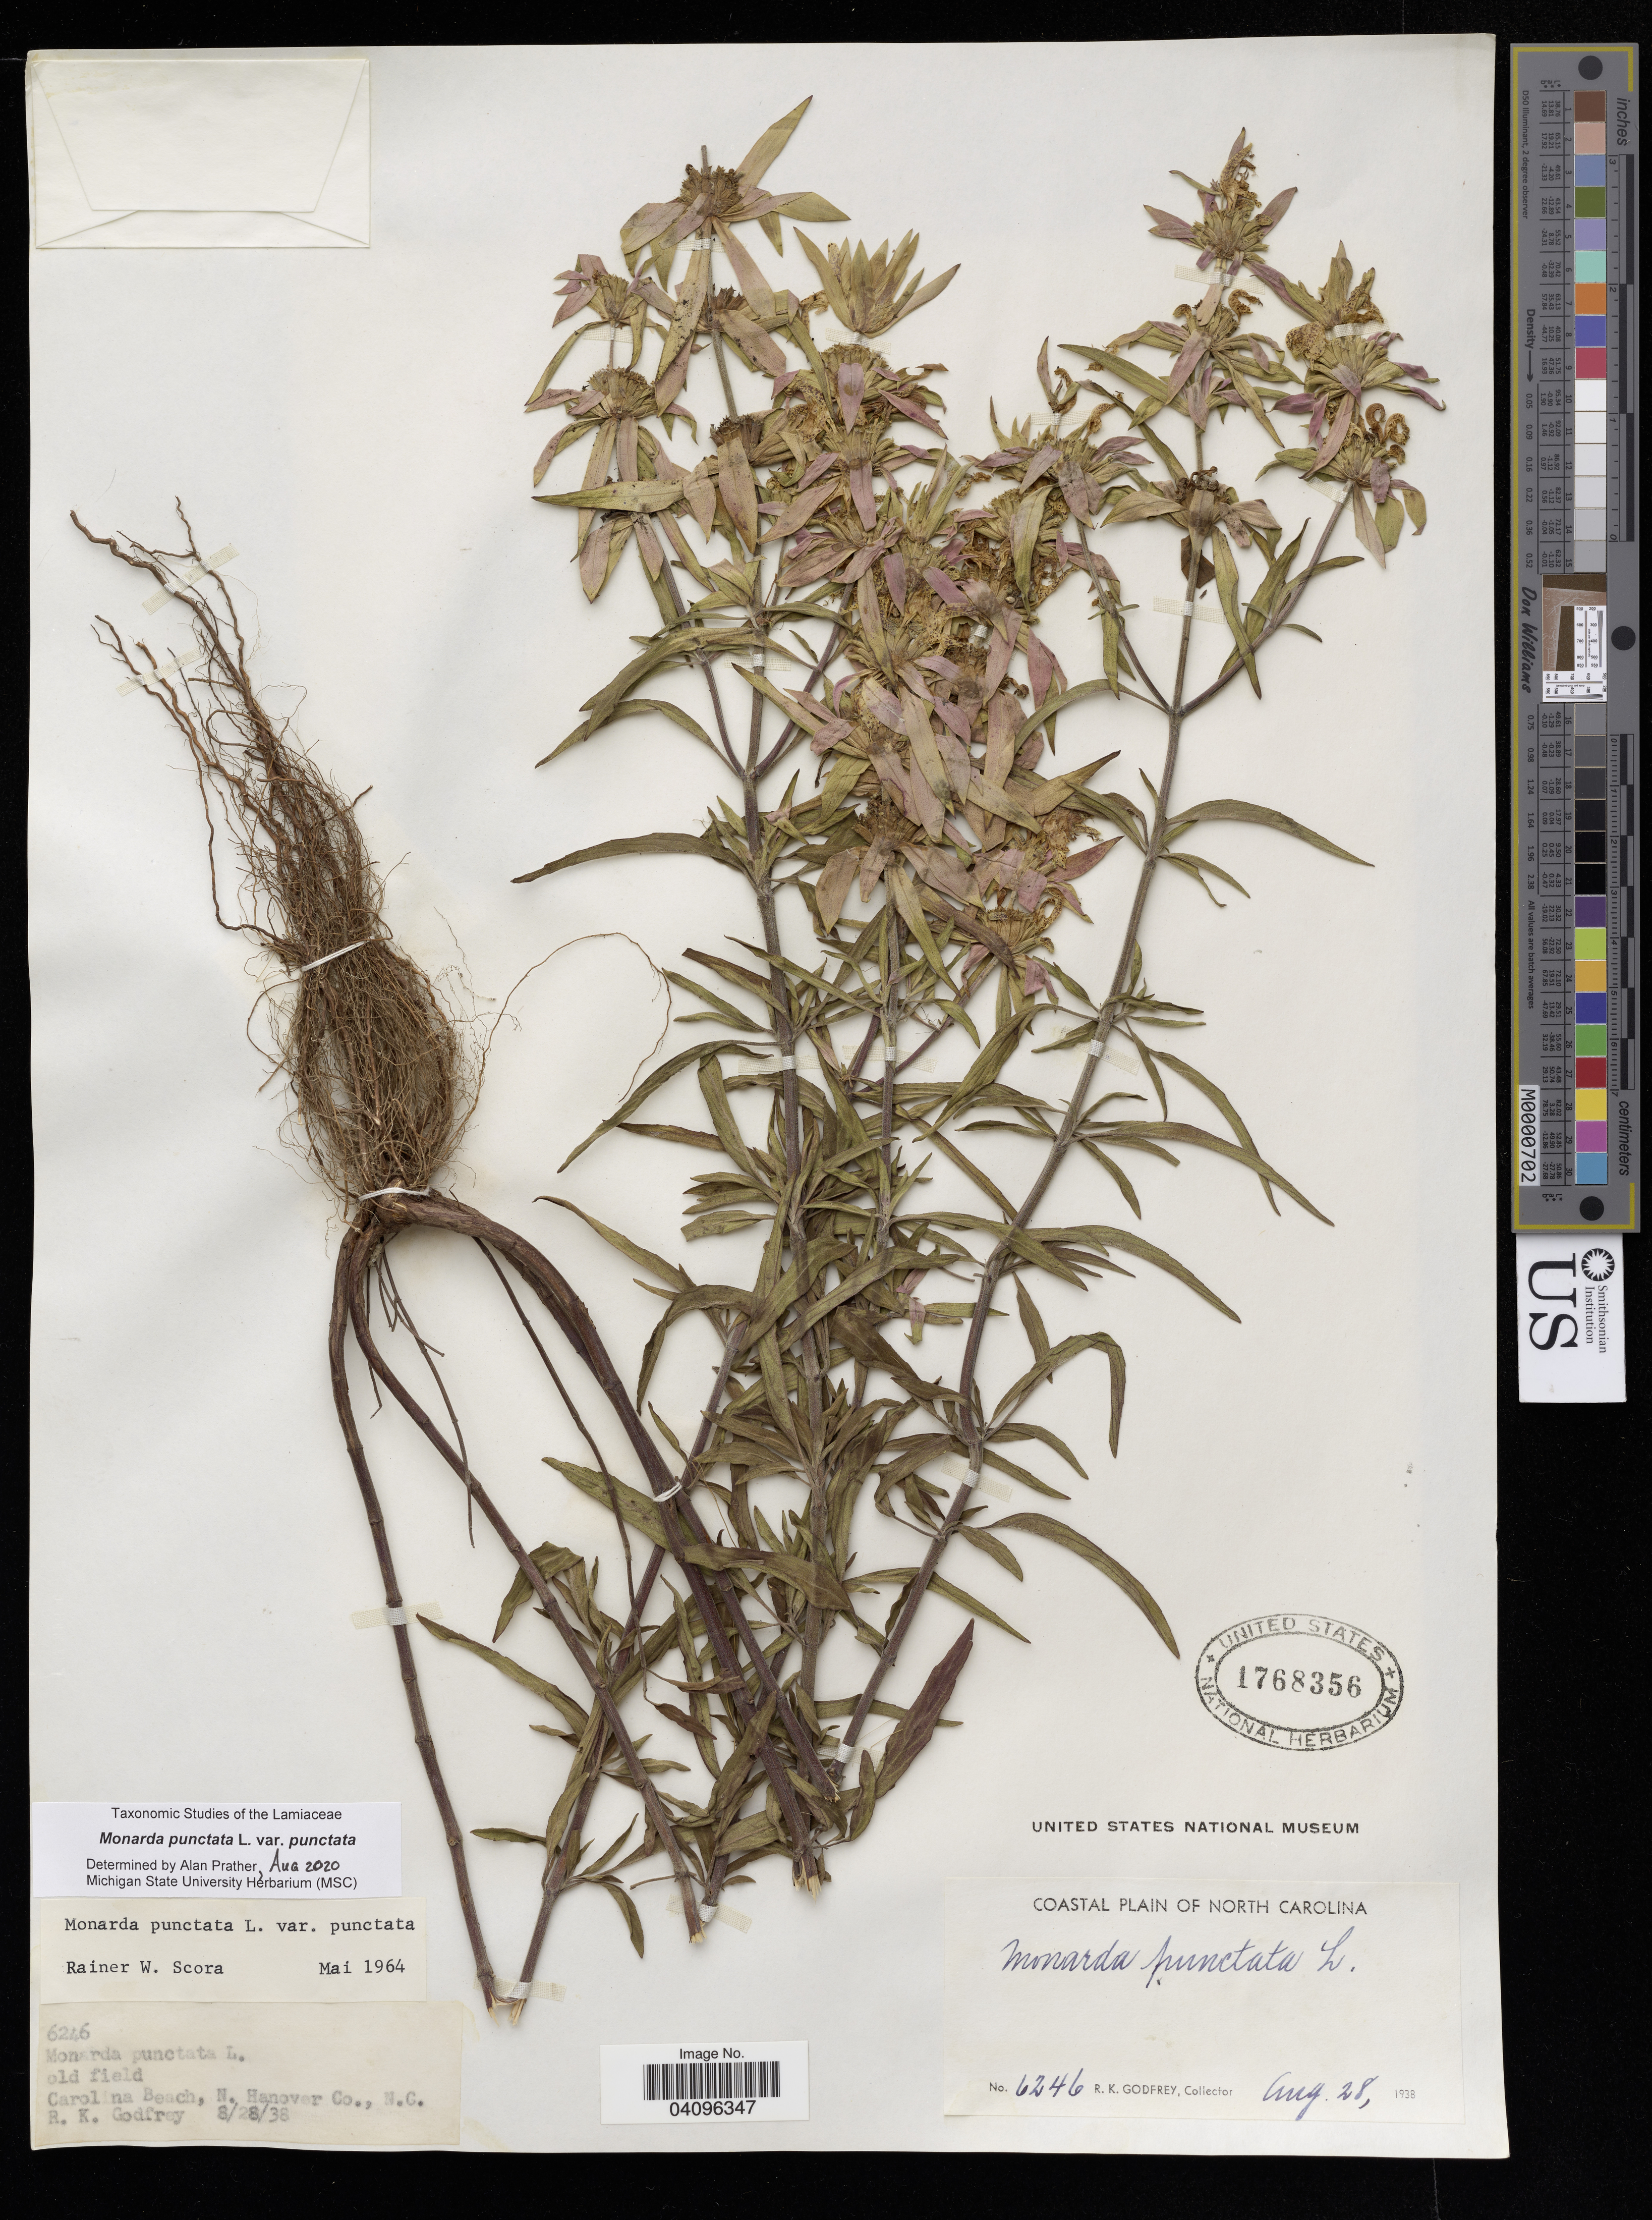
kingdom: Plantae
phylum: Tracheophyta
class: Magnoliopsida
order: Lamiales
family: Lamiaceae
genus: Monarda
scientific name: Monarda punctata var. punctata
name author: L.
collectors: R. K. Godfrey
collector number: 6246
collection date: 1938-08-28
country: United States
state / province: North Carolina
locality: Carolina Beach, N. Hanover Co., N. C.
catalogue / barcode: US 1768356